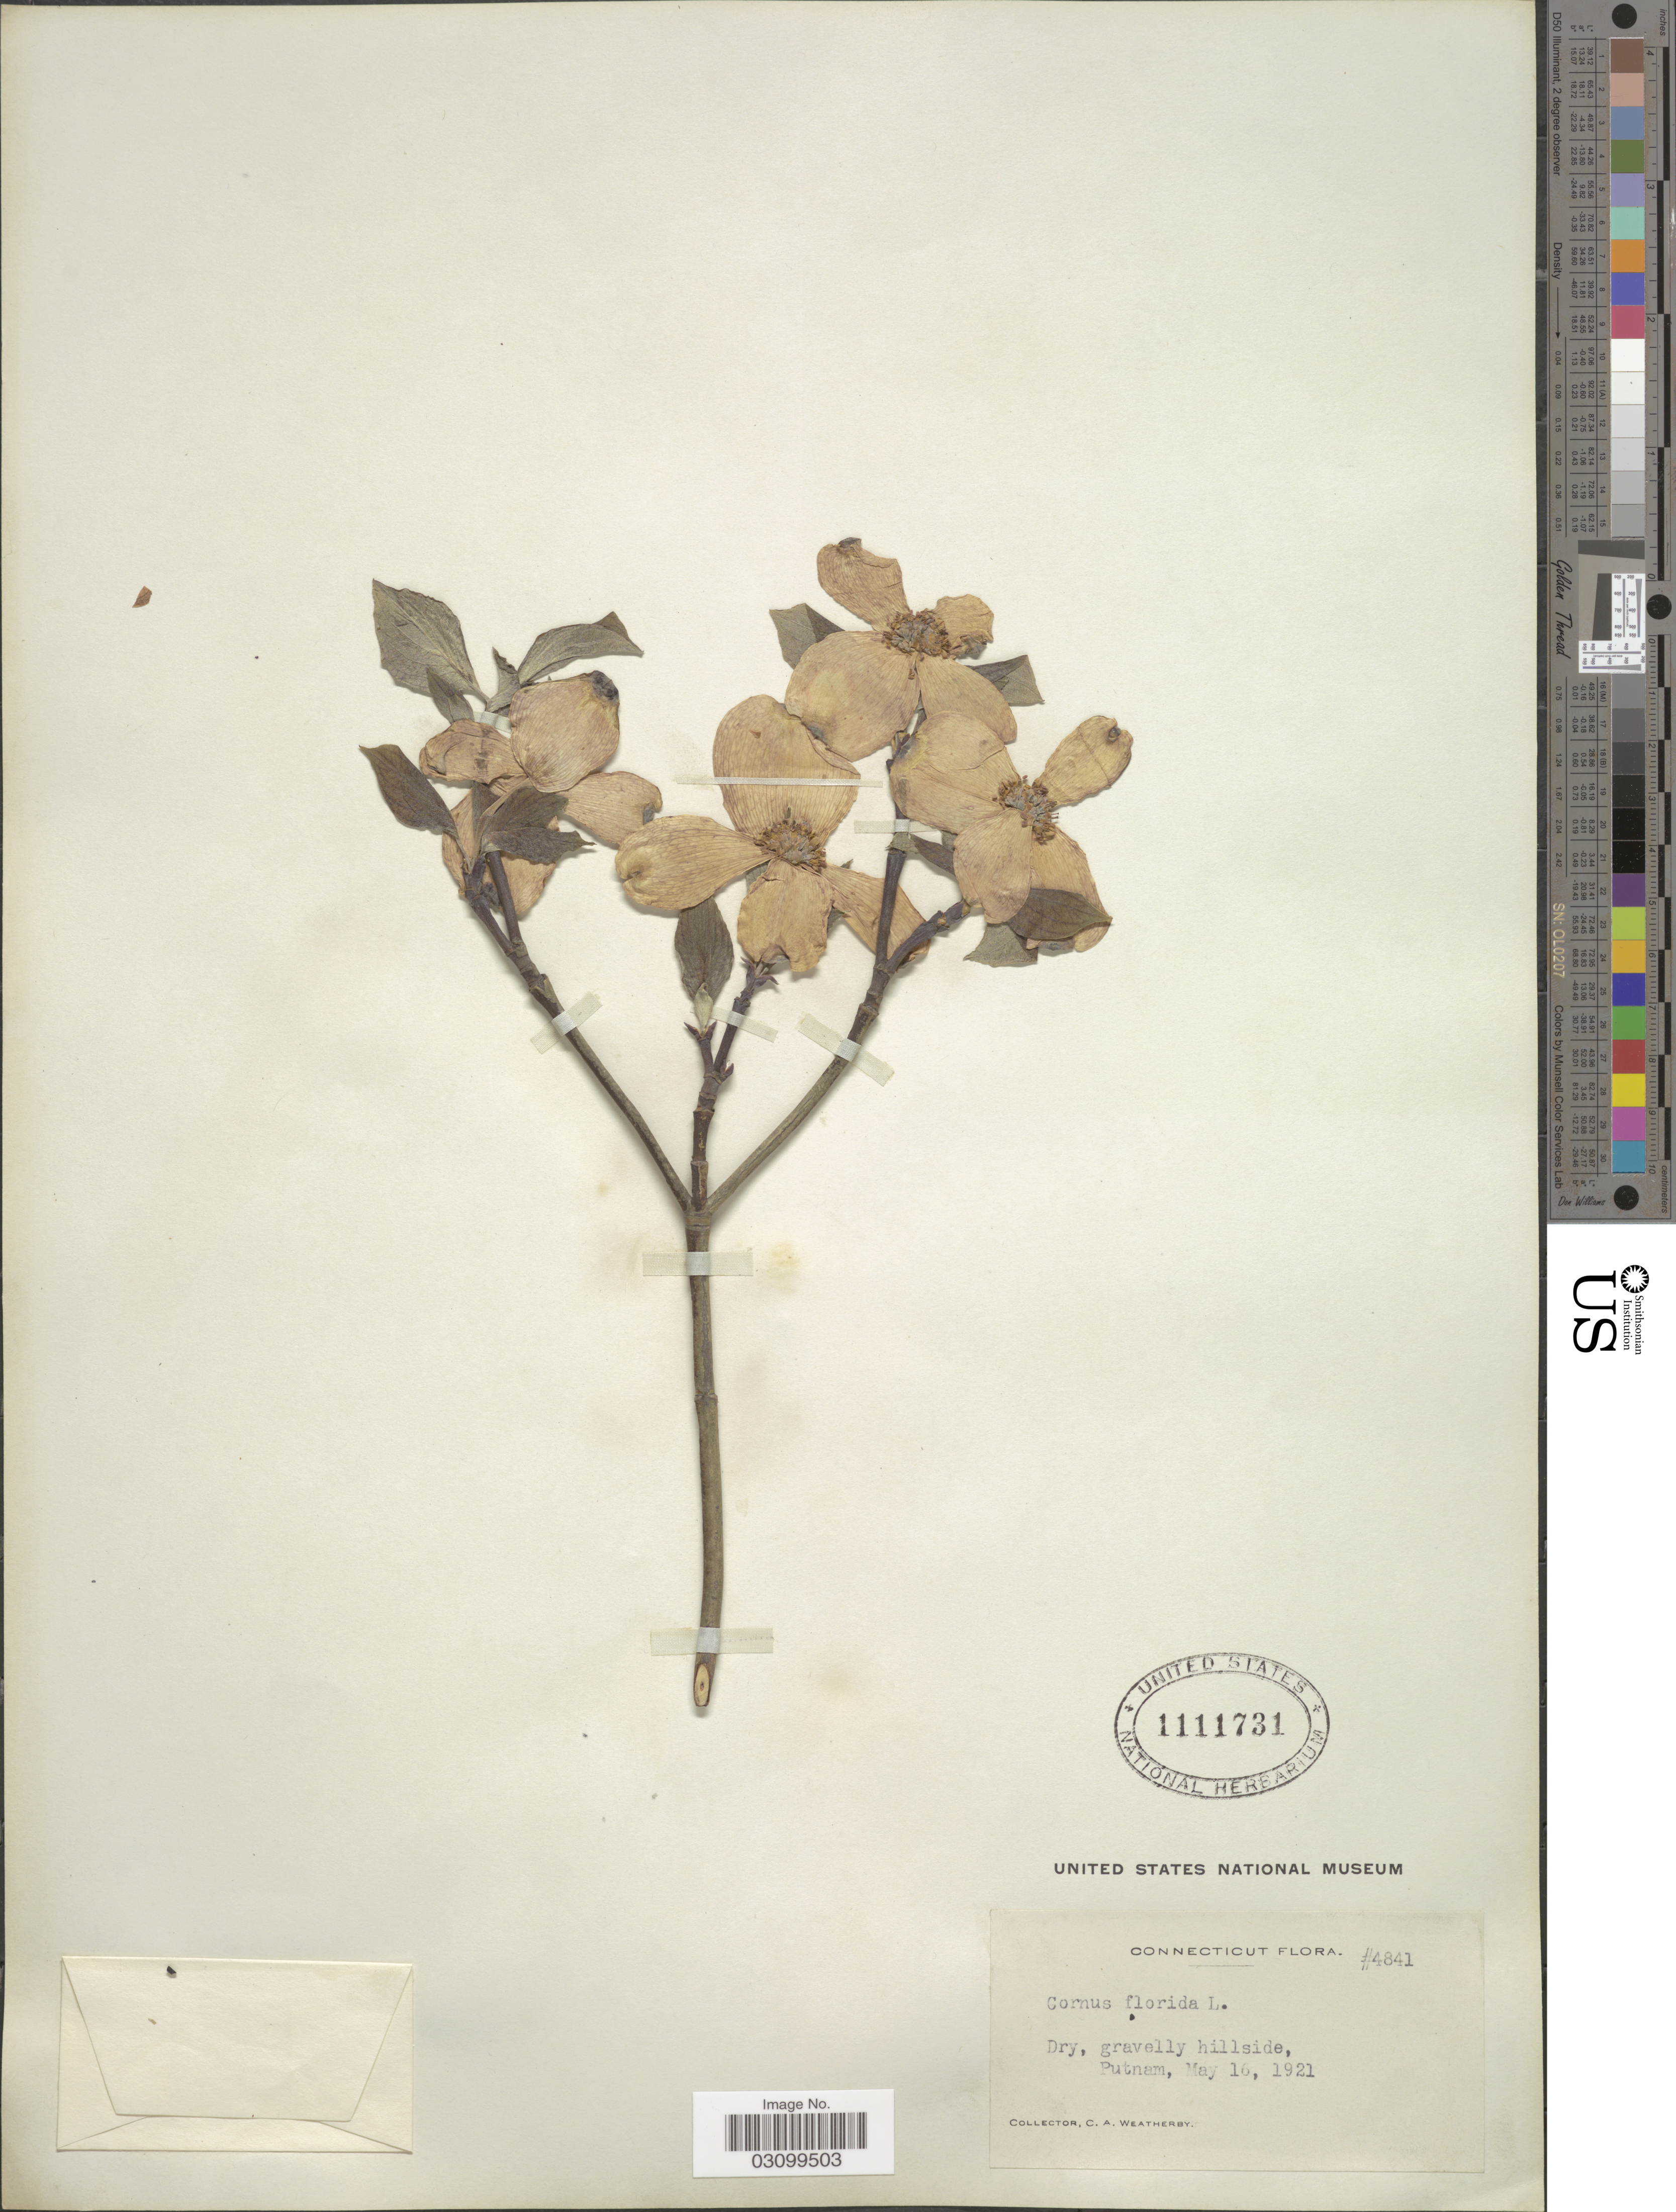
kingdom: Plantae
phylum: Tracheophyta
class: Magnoliopsida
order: Cornales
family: Cornaceae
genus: Cornus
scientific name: Cornus florida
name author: L.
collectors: C. A. Weatherby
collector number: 4841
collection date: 1921-05-16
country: United States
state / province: Connecticut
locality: Putnam.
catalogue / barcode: US 1111731